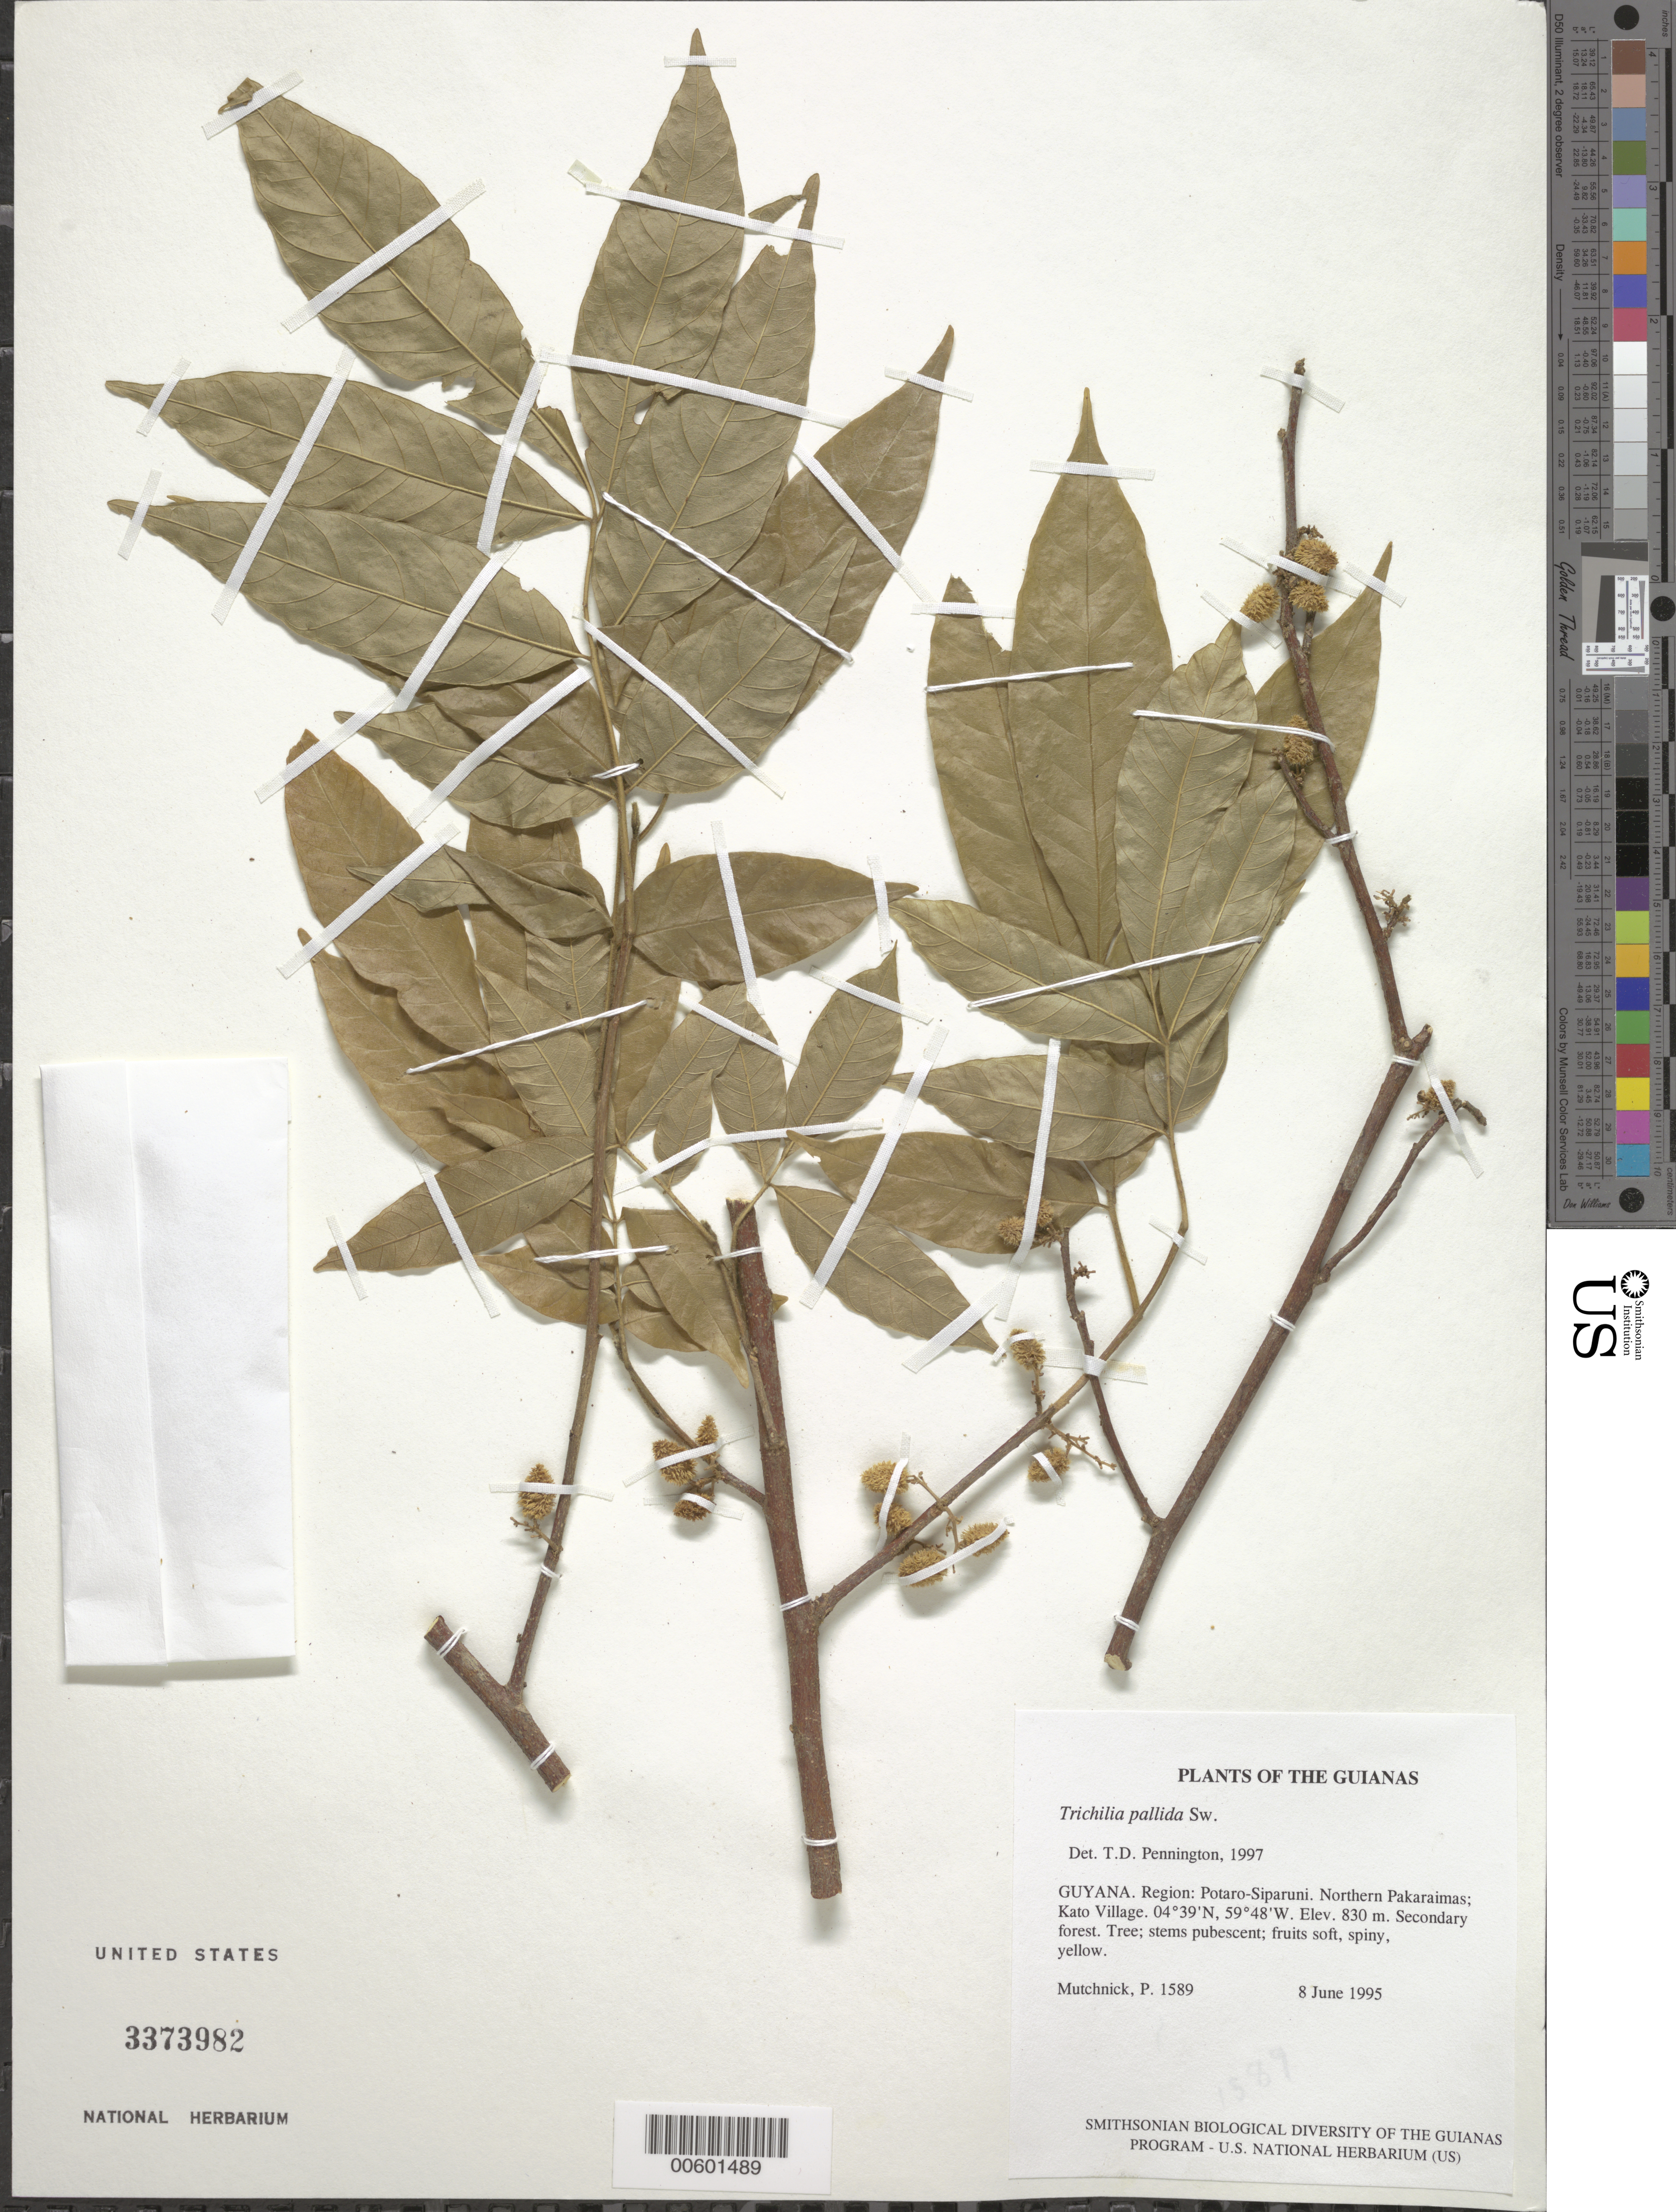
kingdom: Plantae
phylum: Tracheophyta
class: Magnoliopsida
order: Sapindales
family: Meliaceae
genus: Trichilia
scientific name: Trichilia pallida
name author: Sw.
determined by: Pennington, T. D., (K)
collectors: P. Mutchnick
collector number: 1589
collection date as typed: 8 June 1995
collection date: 1995-06-08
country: Guyana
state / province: Potaro-Siparuni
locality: Northern Pakaraimas; Kato Village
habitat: Secondary forest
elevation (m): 830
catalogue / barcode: US 3373982